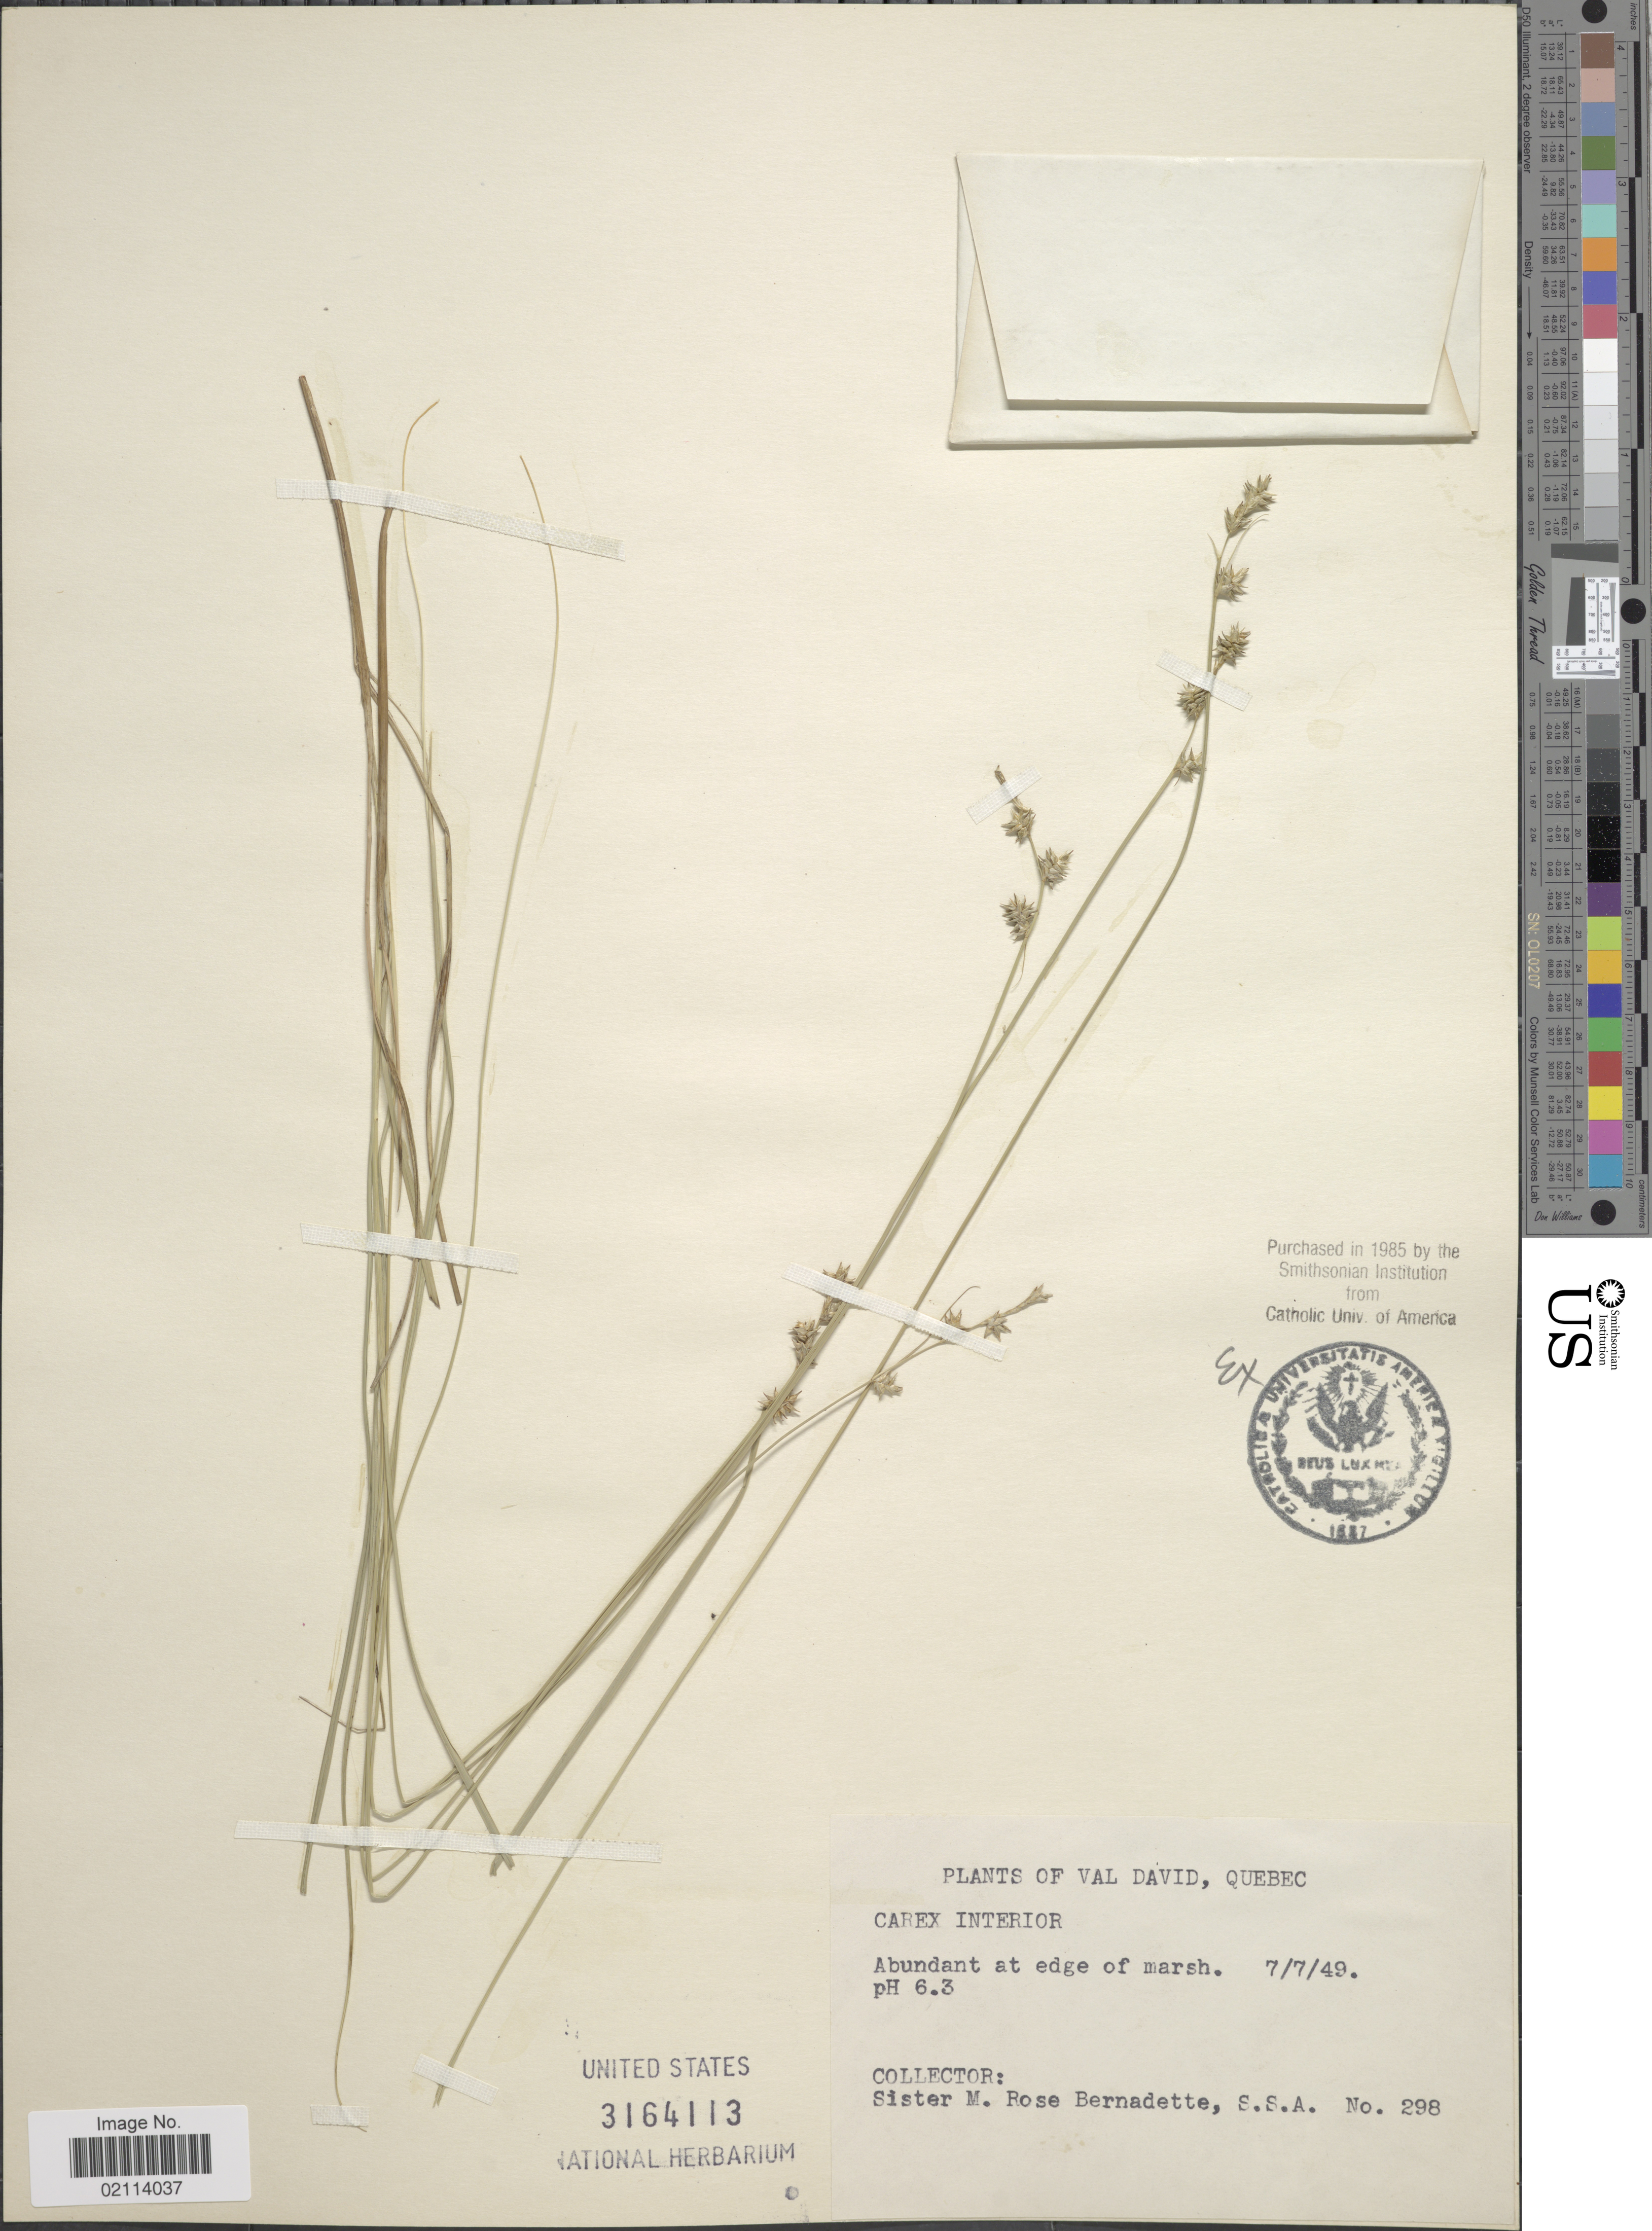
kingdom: Plantae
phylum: Tracheophyta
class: Liliopsida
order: Poales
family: Cyperaceae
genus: Carex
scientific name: Carex interior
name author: L.H. Bailey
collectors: M. Bernadette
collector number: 298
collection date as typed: Transcribed d/m/y: 7/7/49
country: Canada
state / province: Quebec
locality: Val David, abundant at edge.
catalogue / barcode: US 3164113